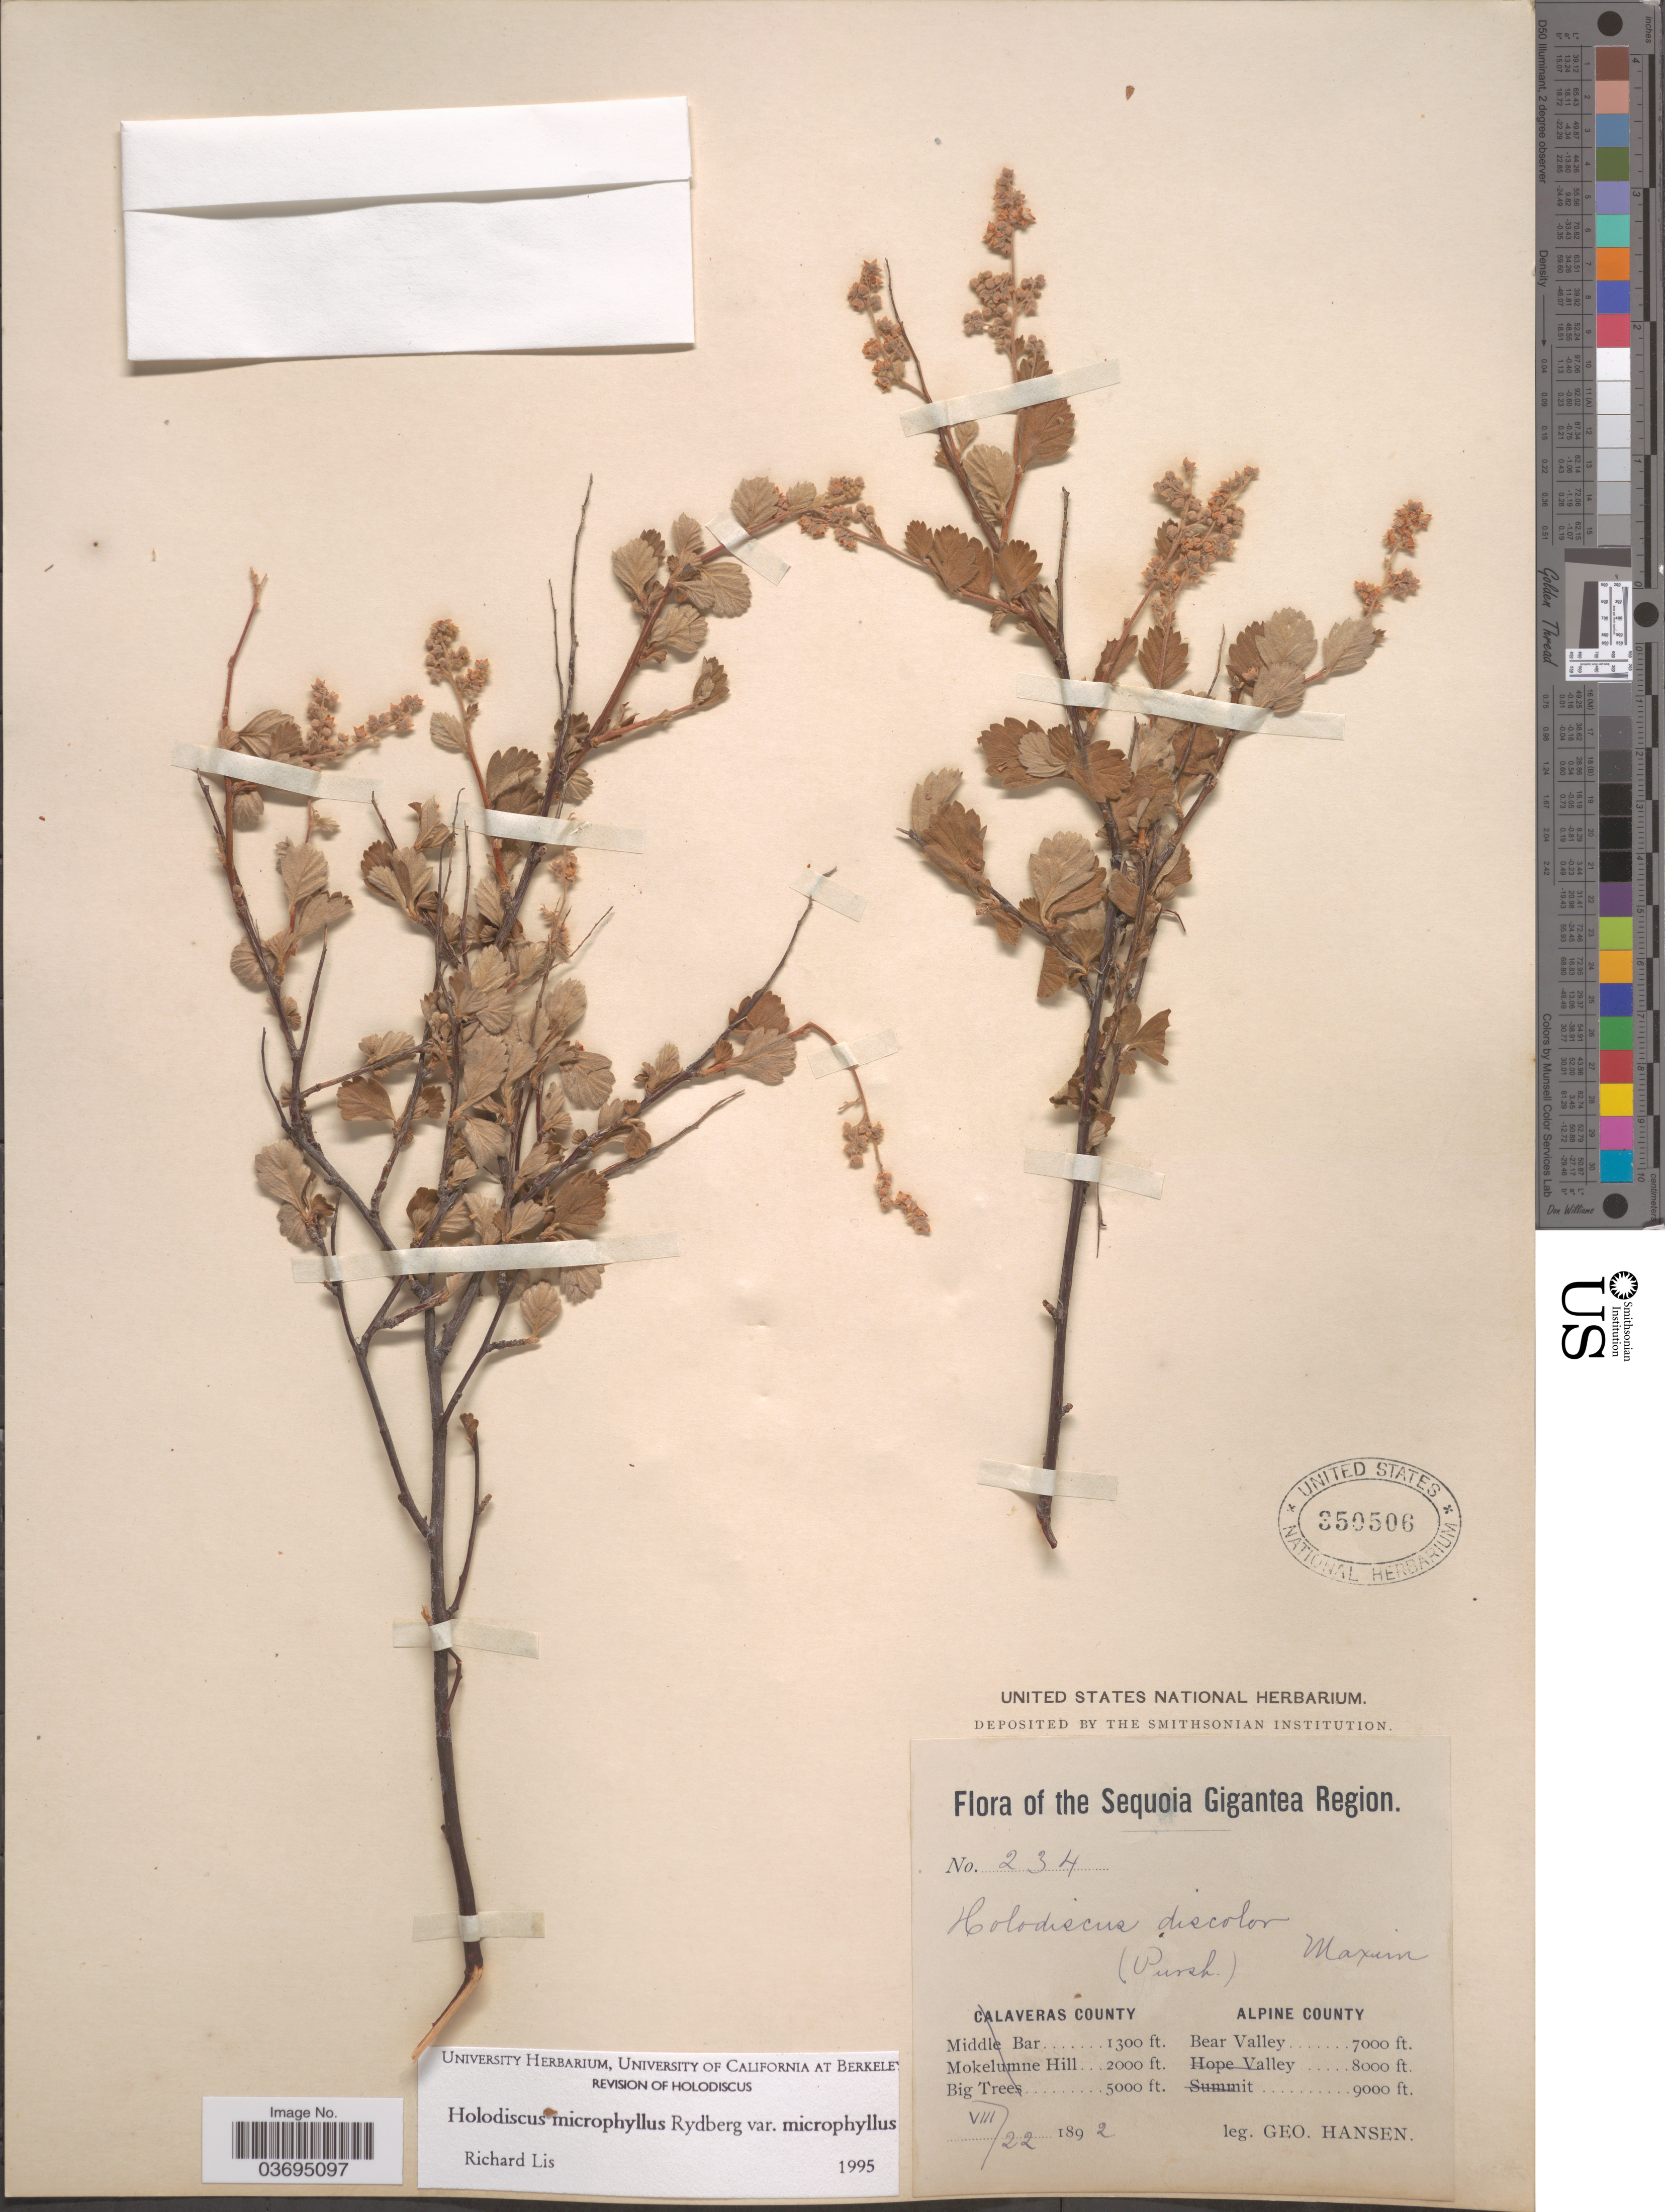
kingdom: Plantae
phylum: Tracheophyta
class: Magnoliopsida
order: Rosales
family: Rosaceae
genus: Holodiscus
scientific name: Holodiscus discolor var. microphyllus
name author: (Rydb.) Jeps.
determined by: Strong, Mark T., (BOT), Smithsonian Institution - National Museum of Natural History (UNITED STATES)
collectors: G. Hansen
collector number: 234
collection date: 1892-08-22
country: United States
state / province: California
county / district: Alpine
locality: Sequoia Gigantea Region. Alpine County. Bear Valley.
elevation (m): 2134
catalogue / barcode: US 350506